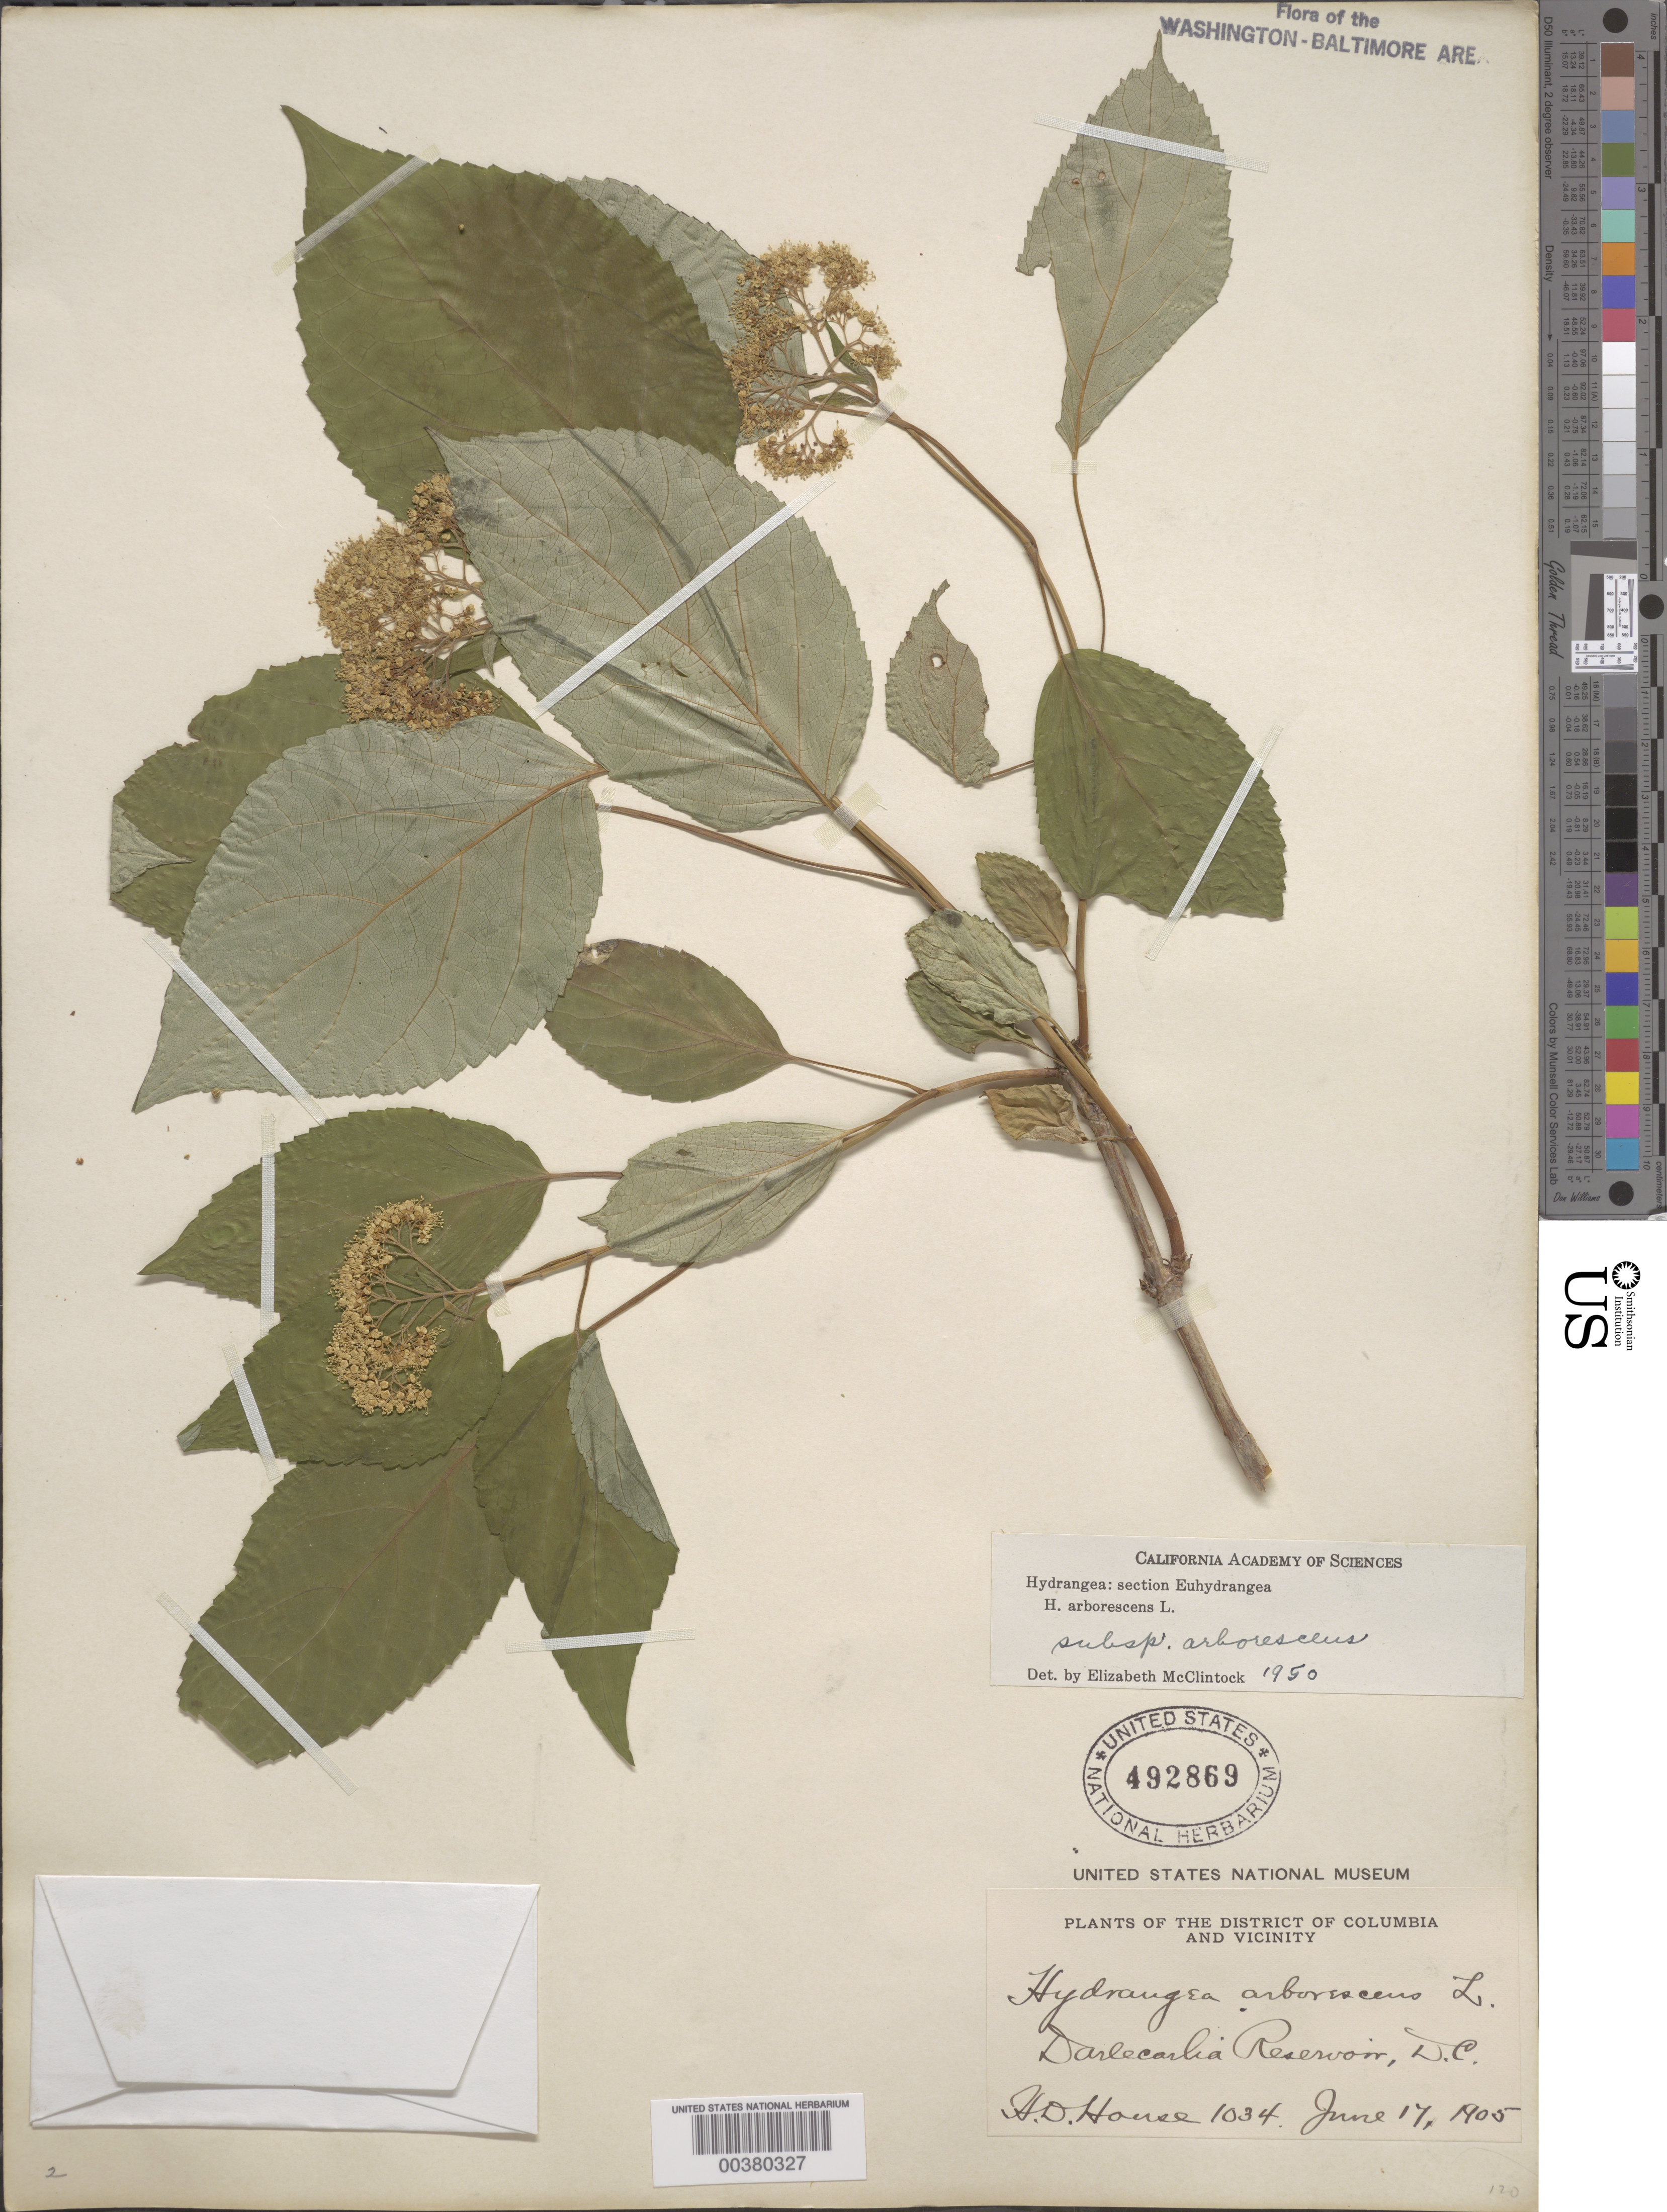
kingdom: Plantae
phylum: Tracheophyta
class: Magnoliopsida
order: Cornales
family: Hydrangeaceae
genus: Hydrangea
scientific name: Hydrangea arborescens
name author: L.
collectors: H. D. House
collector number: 1034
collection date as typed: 17 Jun 1905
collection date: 1905-06-17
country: United States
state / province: District of Columbia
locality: Dalecarlia Reservoir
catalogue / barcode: US 492869